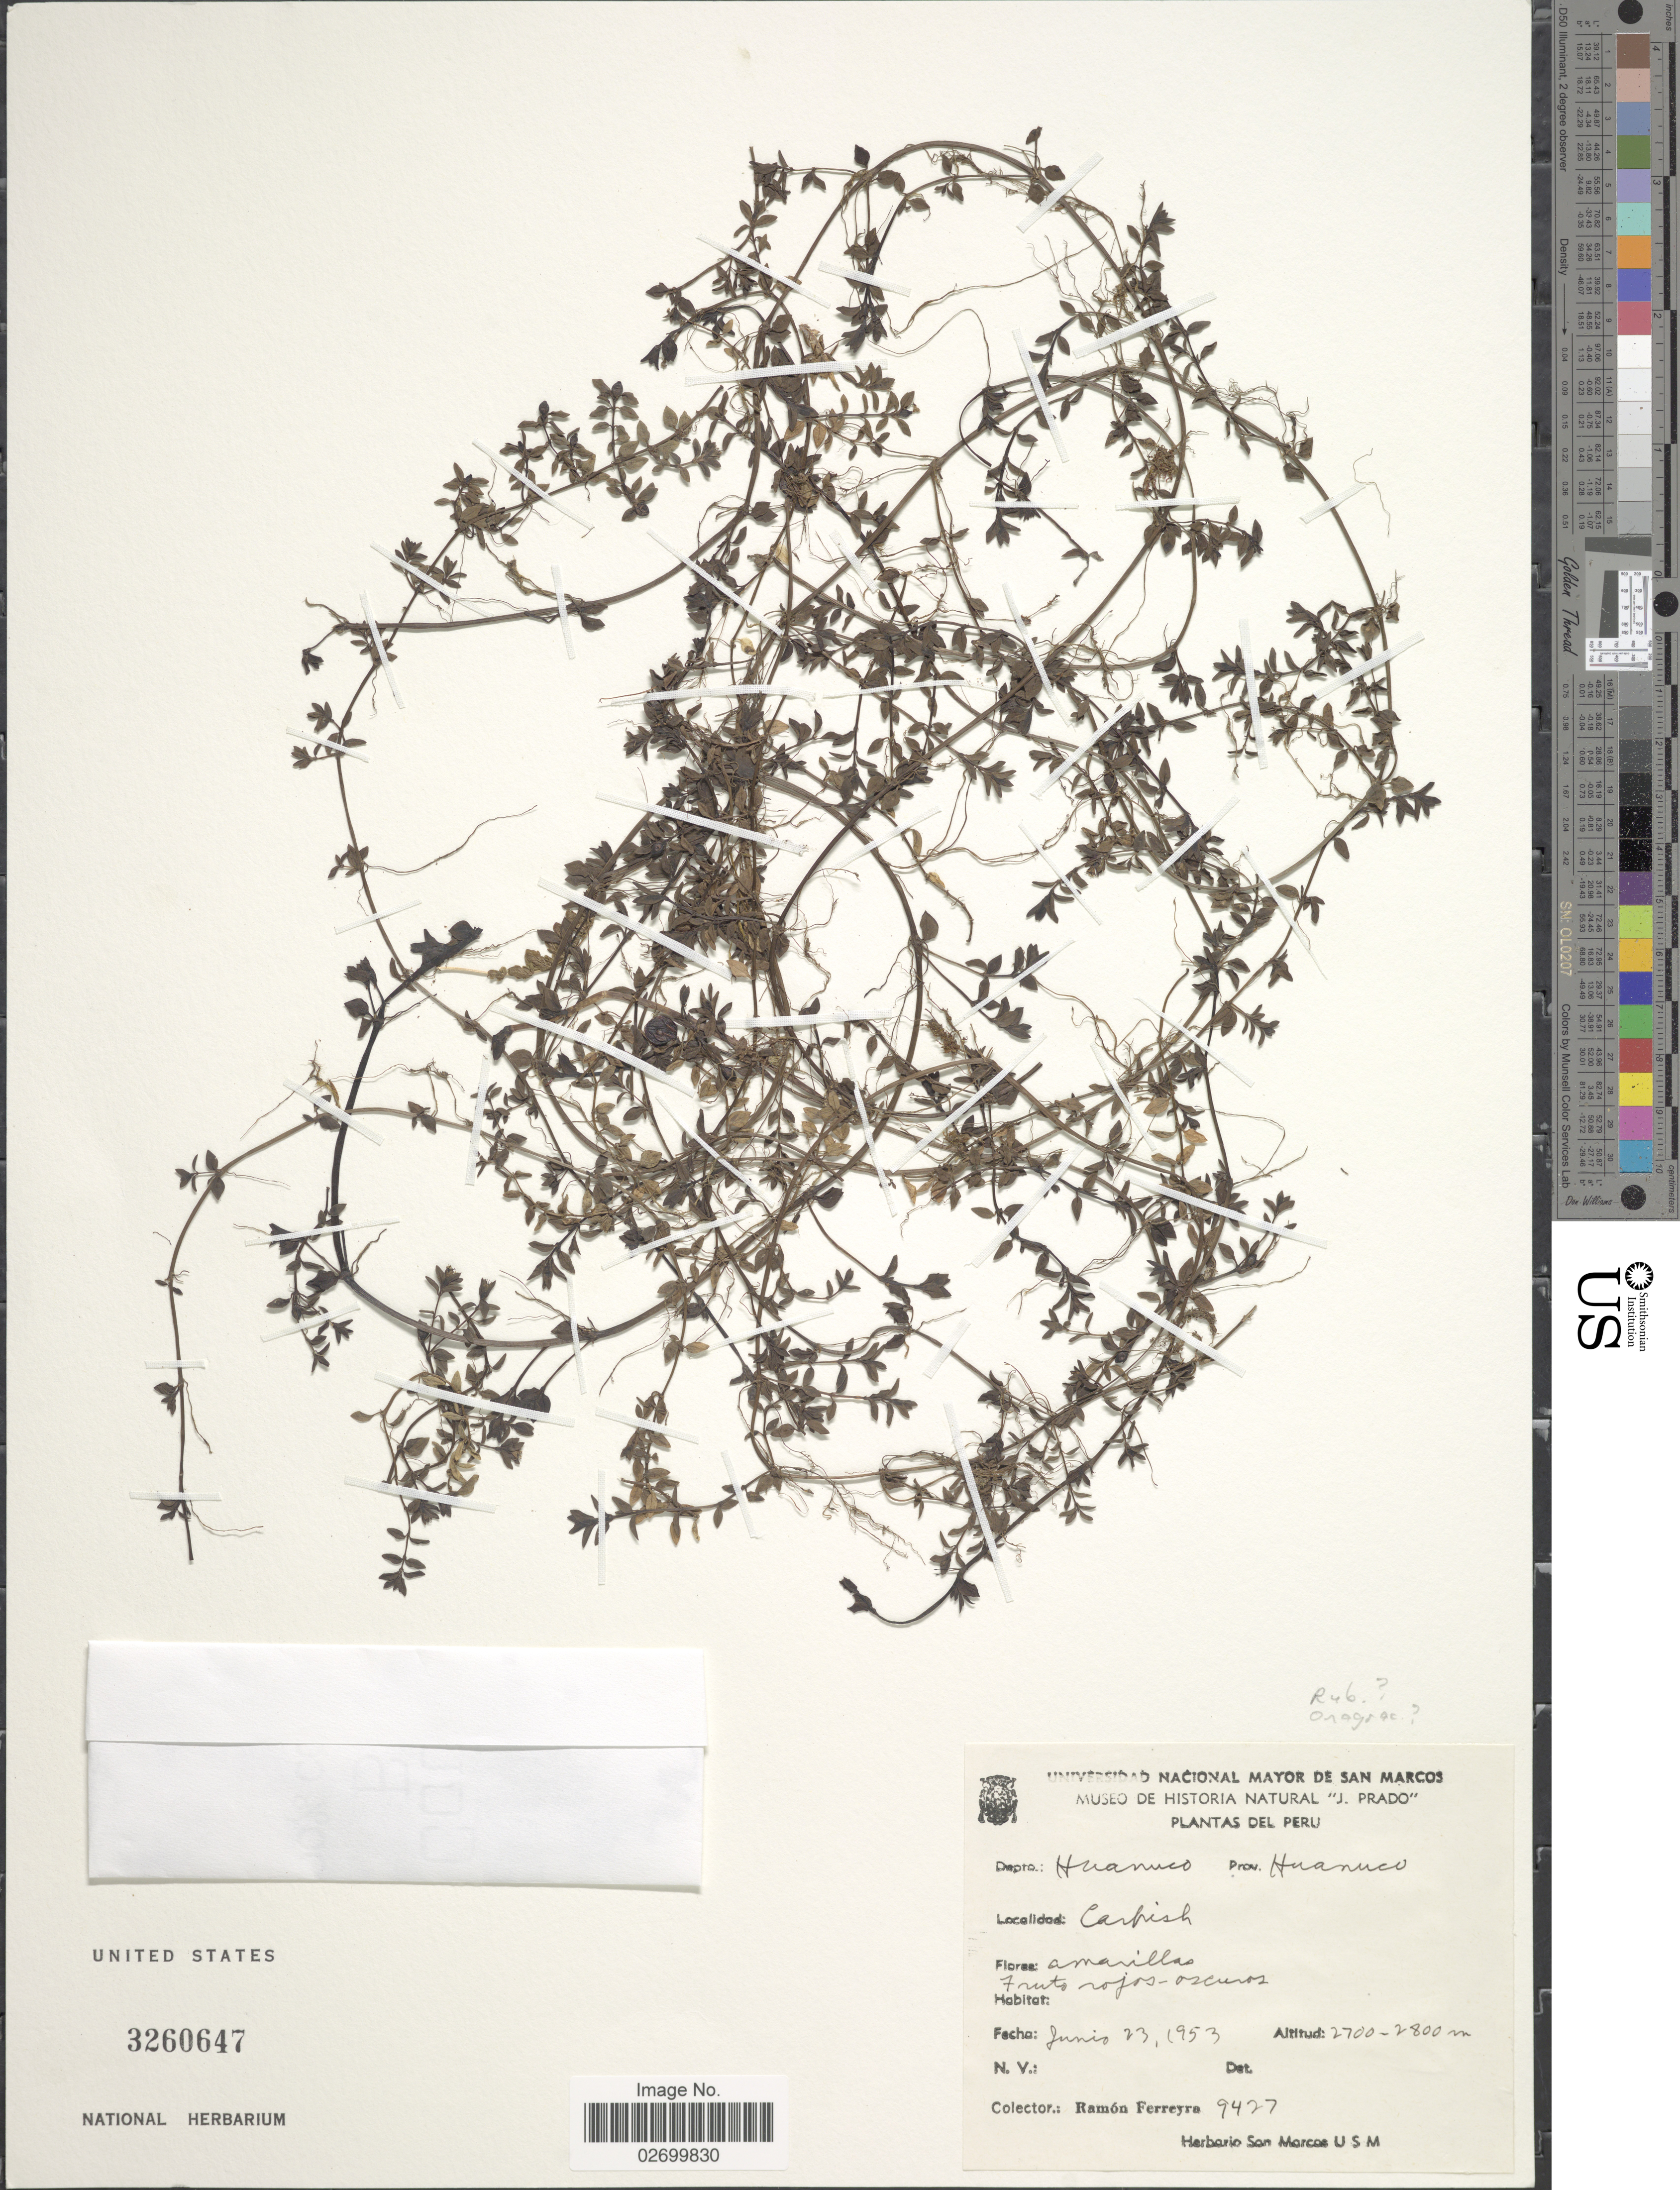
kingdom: Plantae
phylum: Tracheophyta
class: Magnoliopsida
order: Gentianales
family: Rubiaceae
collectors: R. A. Ferreyra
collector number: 9427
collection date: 1953-06-23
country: Peru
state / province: Huánuco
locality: Dept.: Huanuco. Carpish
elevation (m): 2700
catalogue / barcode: US 3260647